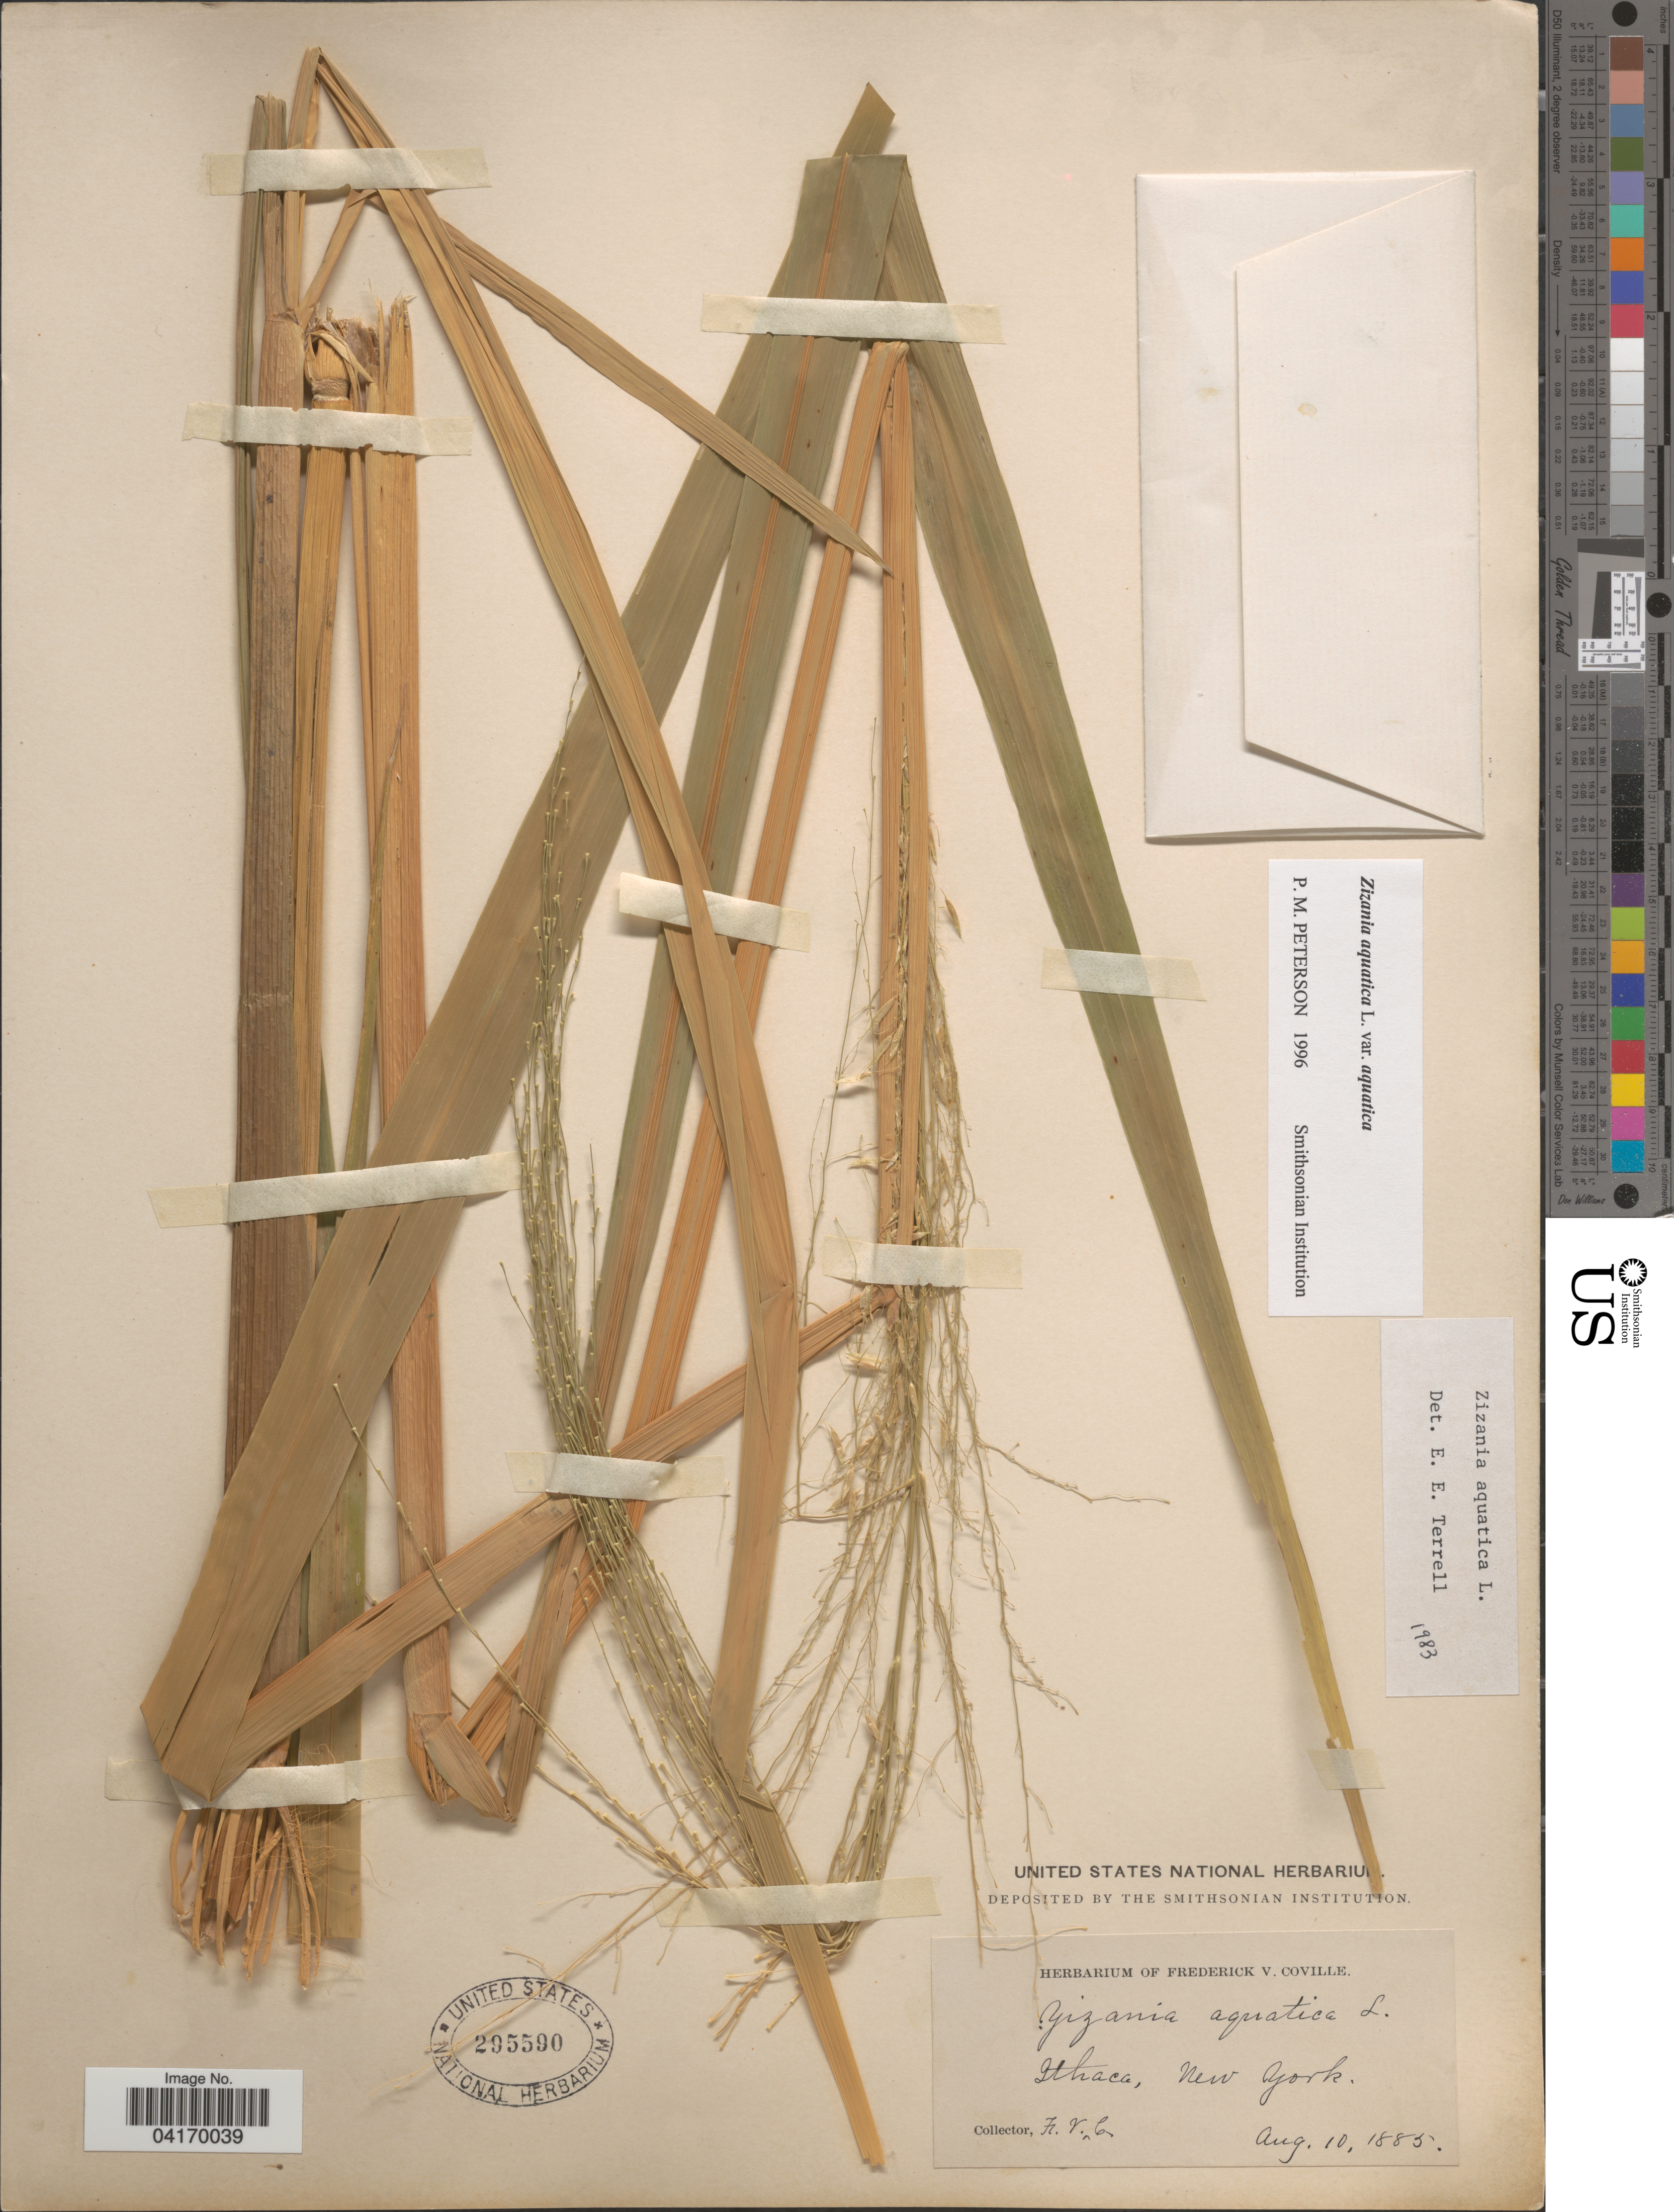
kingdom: Plantae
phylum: Tracheophyta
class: Liliopsida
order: Poales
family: Poaceae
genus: Zizania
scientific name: Zizania aquatica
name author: L.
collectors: F. V. Coville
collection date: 1885-08-10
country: United States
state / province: New York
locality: Ithaca.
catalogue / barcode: US 295590